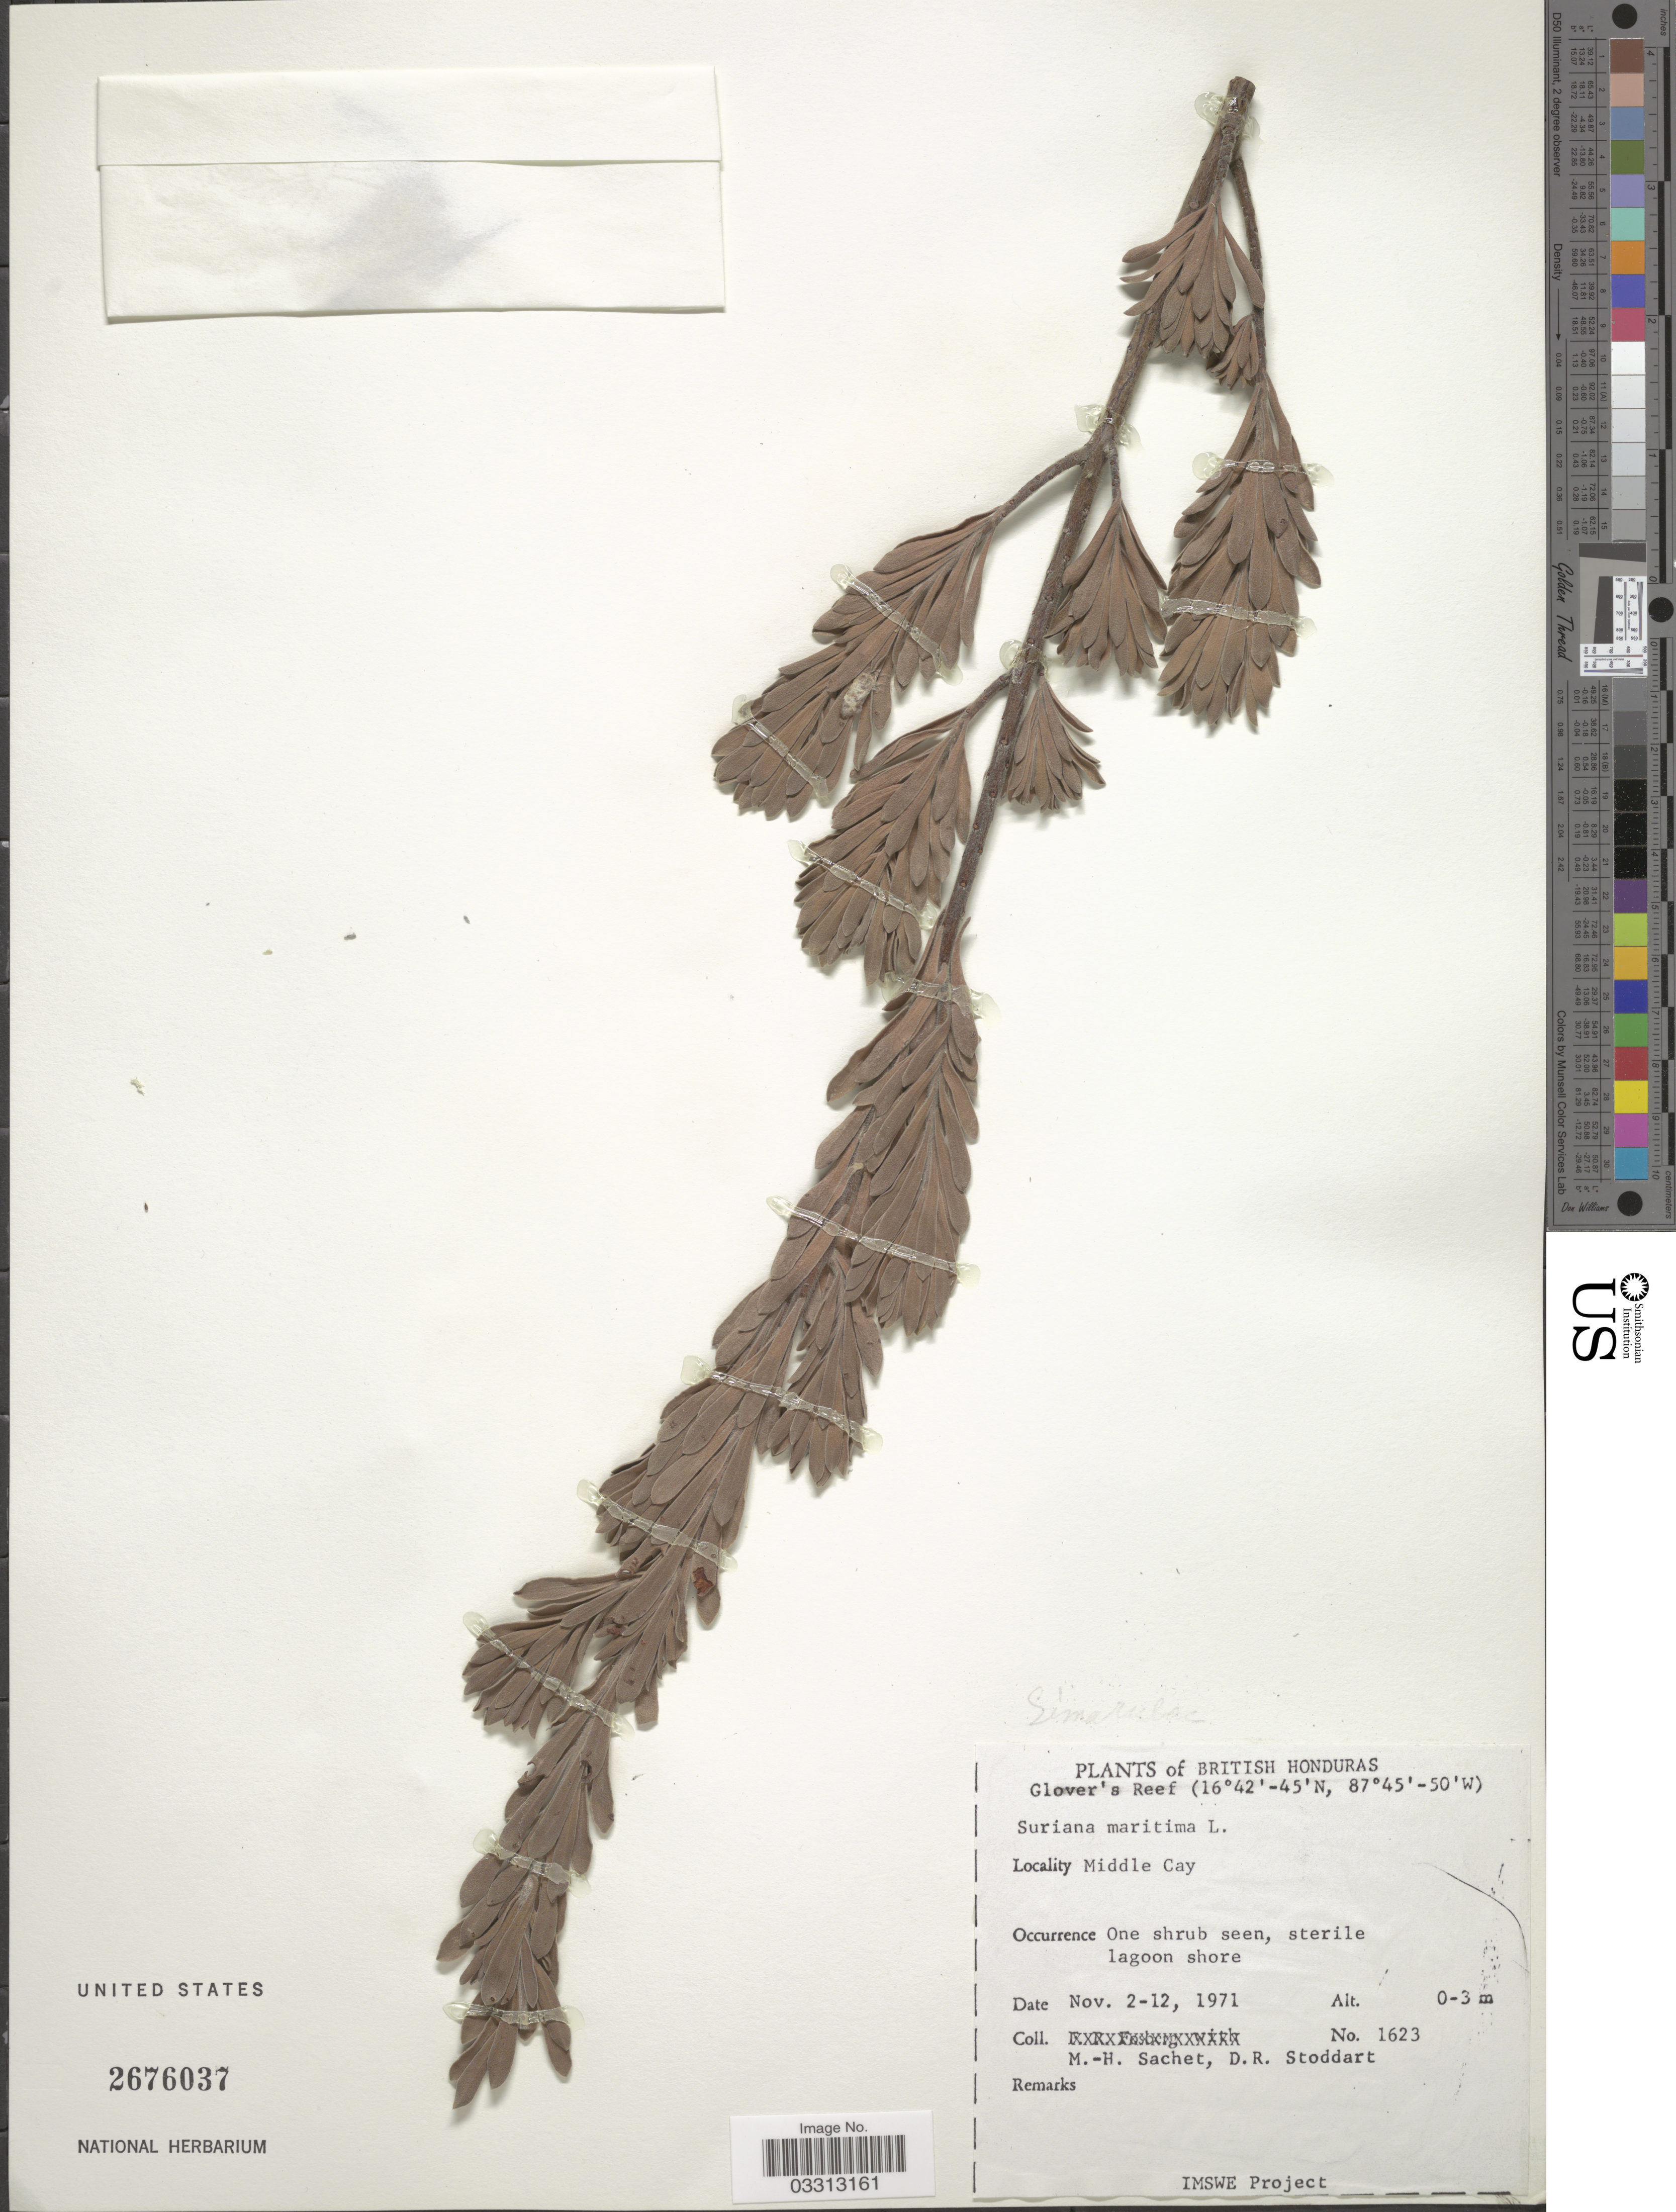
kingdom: Plantae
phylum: Tracheophyta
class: Magnoliopsida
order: Fabales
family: Surianaceae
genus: Suriana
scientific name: Suriana maritima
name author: L.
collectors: M.-H. Sachet & D. R. Stoddart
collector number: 1623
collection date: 1971-11-02/1971-11-12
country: Belize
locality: British Honduras. Middle Cay.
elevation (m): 0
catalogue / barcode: US 2676037